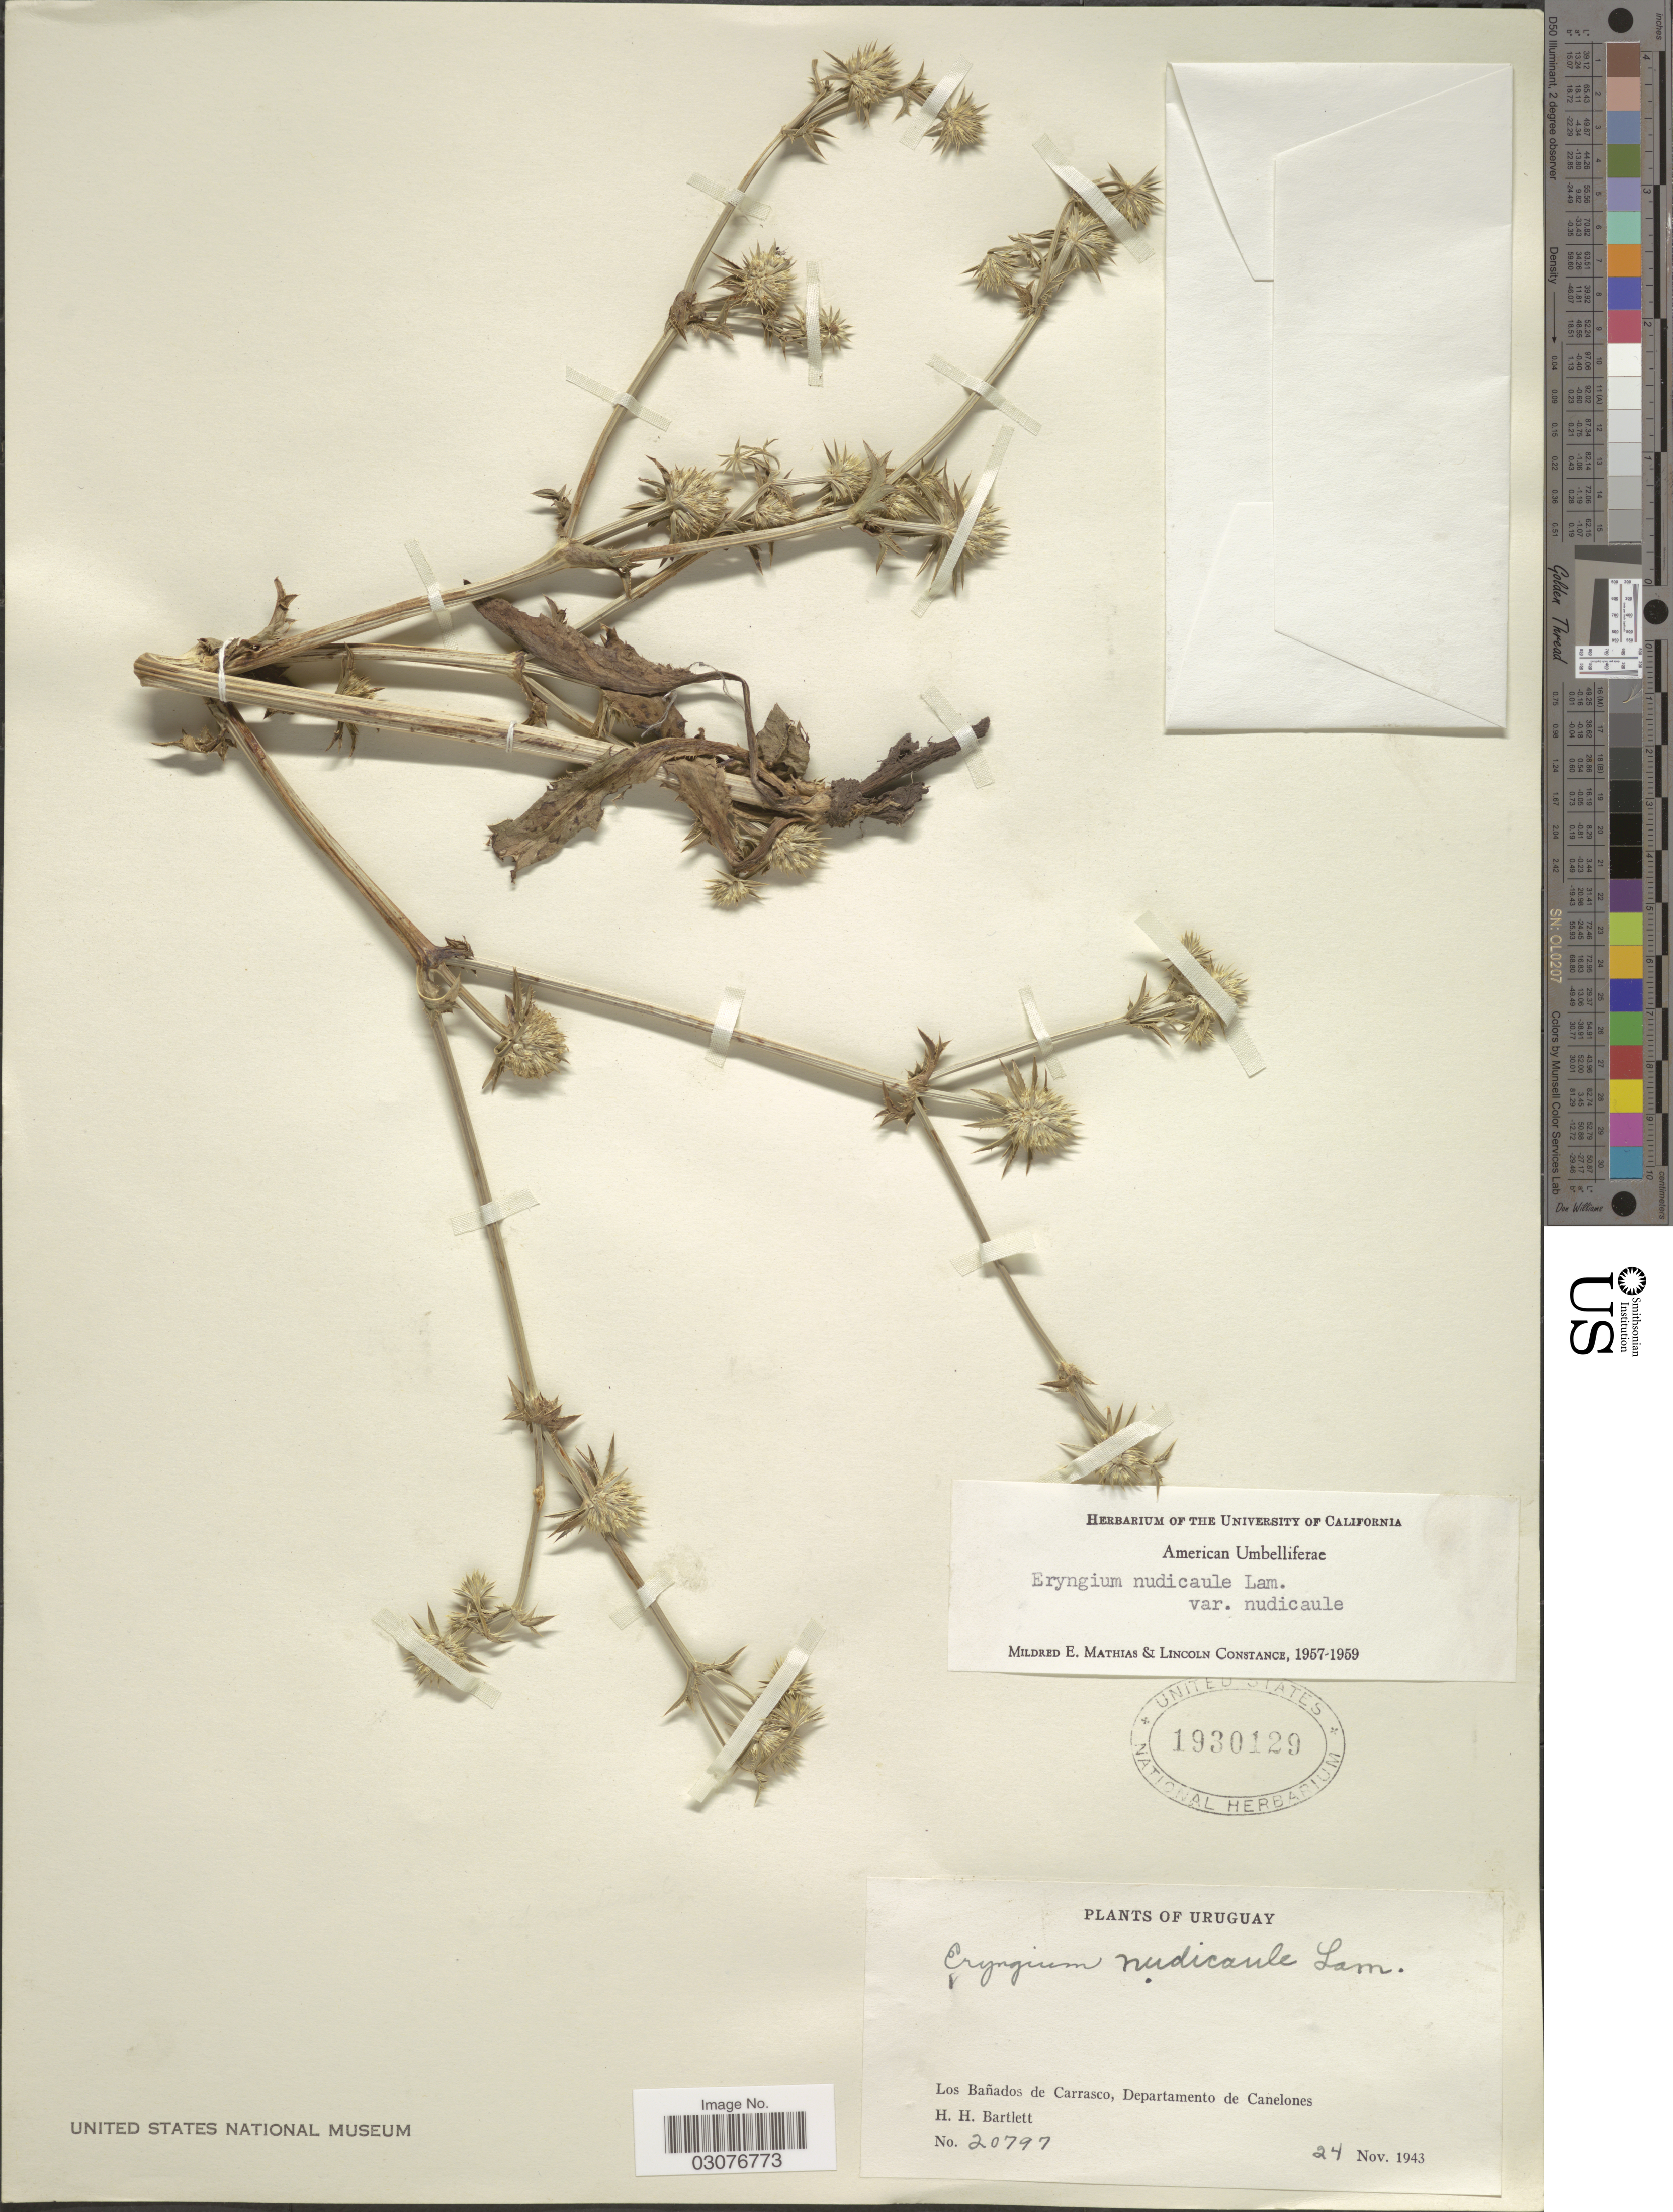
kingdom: Plantae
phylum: Tracheophyta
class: Magnoliopsida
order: Apiales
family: Apiaceae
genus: Eryngium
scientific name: Eryngium nudicaule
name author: Lam.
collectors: H. H. Bartlett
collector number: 20797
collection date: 1943-11-24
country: Uruguay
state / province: Canelones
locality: Los Bañados de Carrasco, Departamento de Canelones.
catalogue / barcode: US 1930129